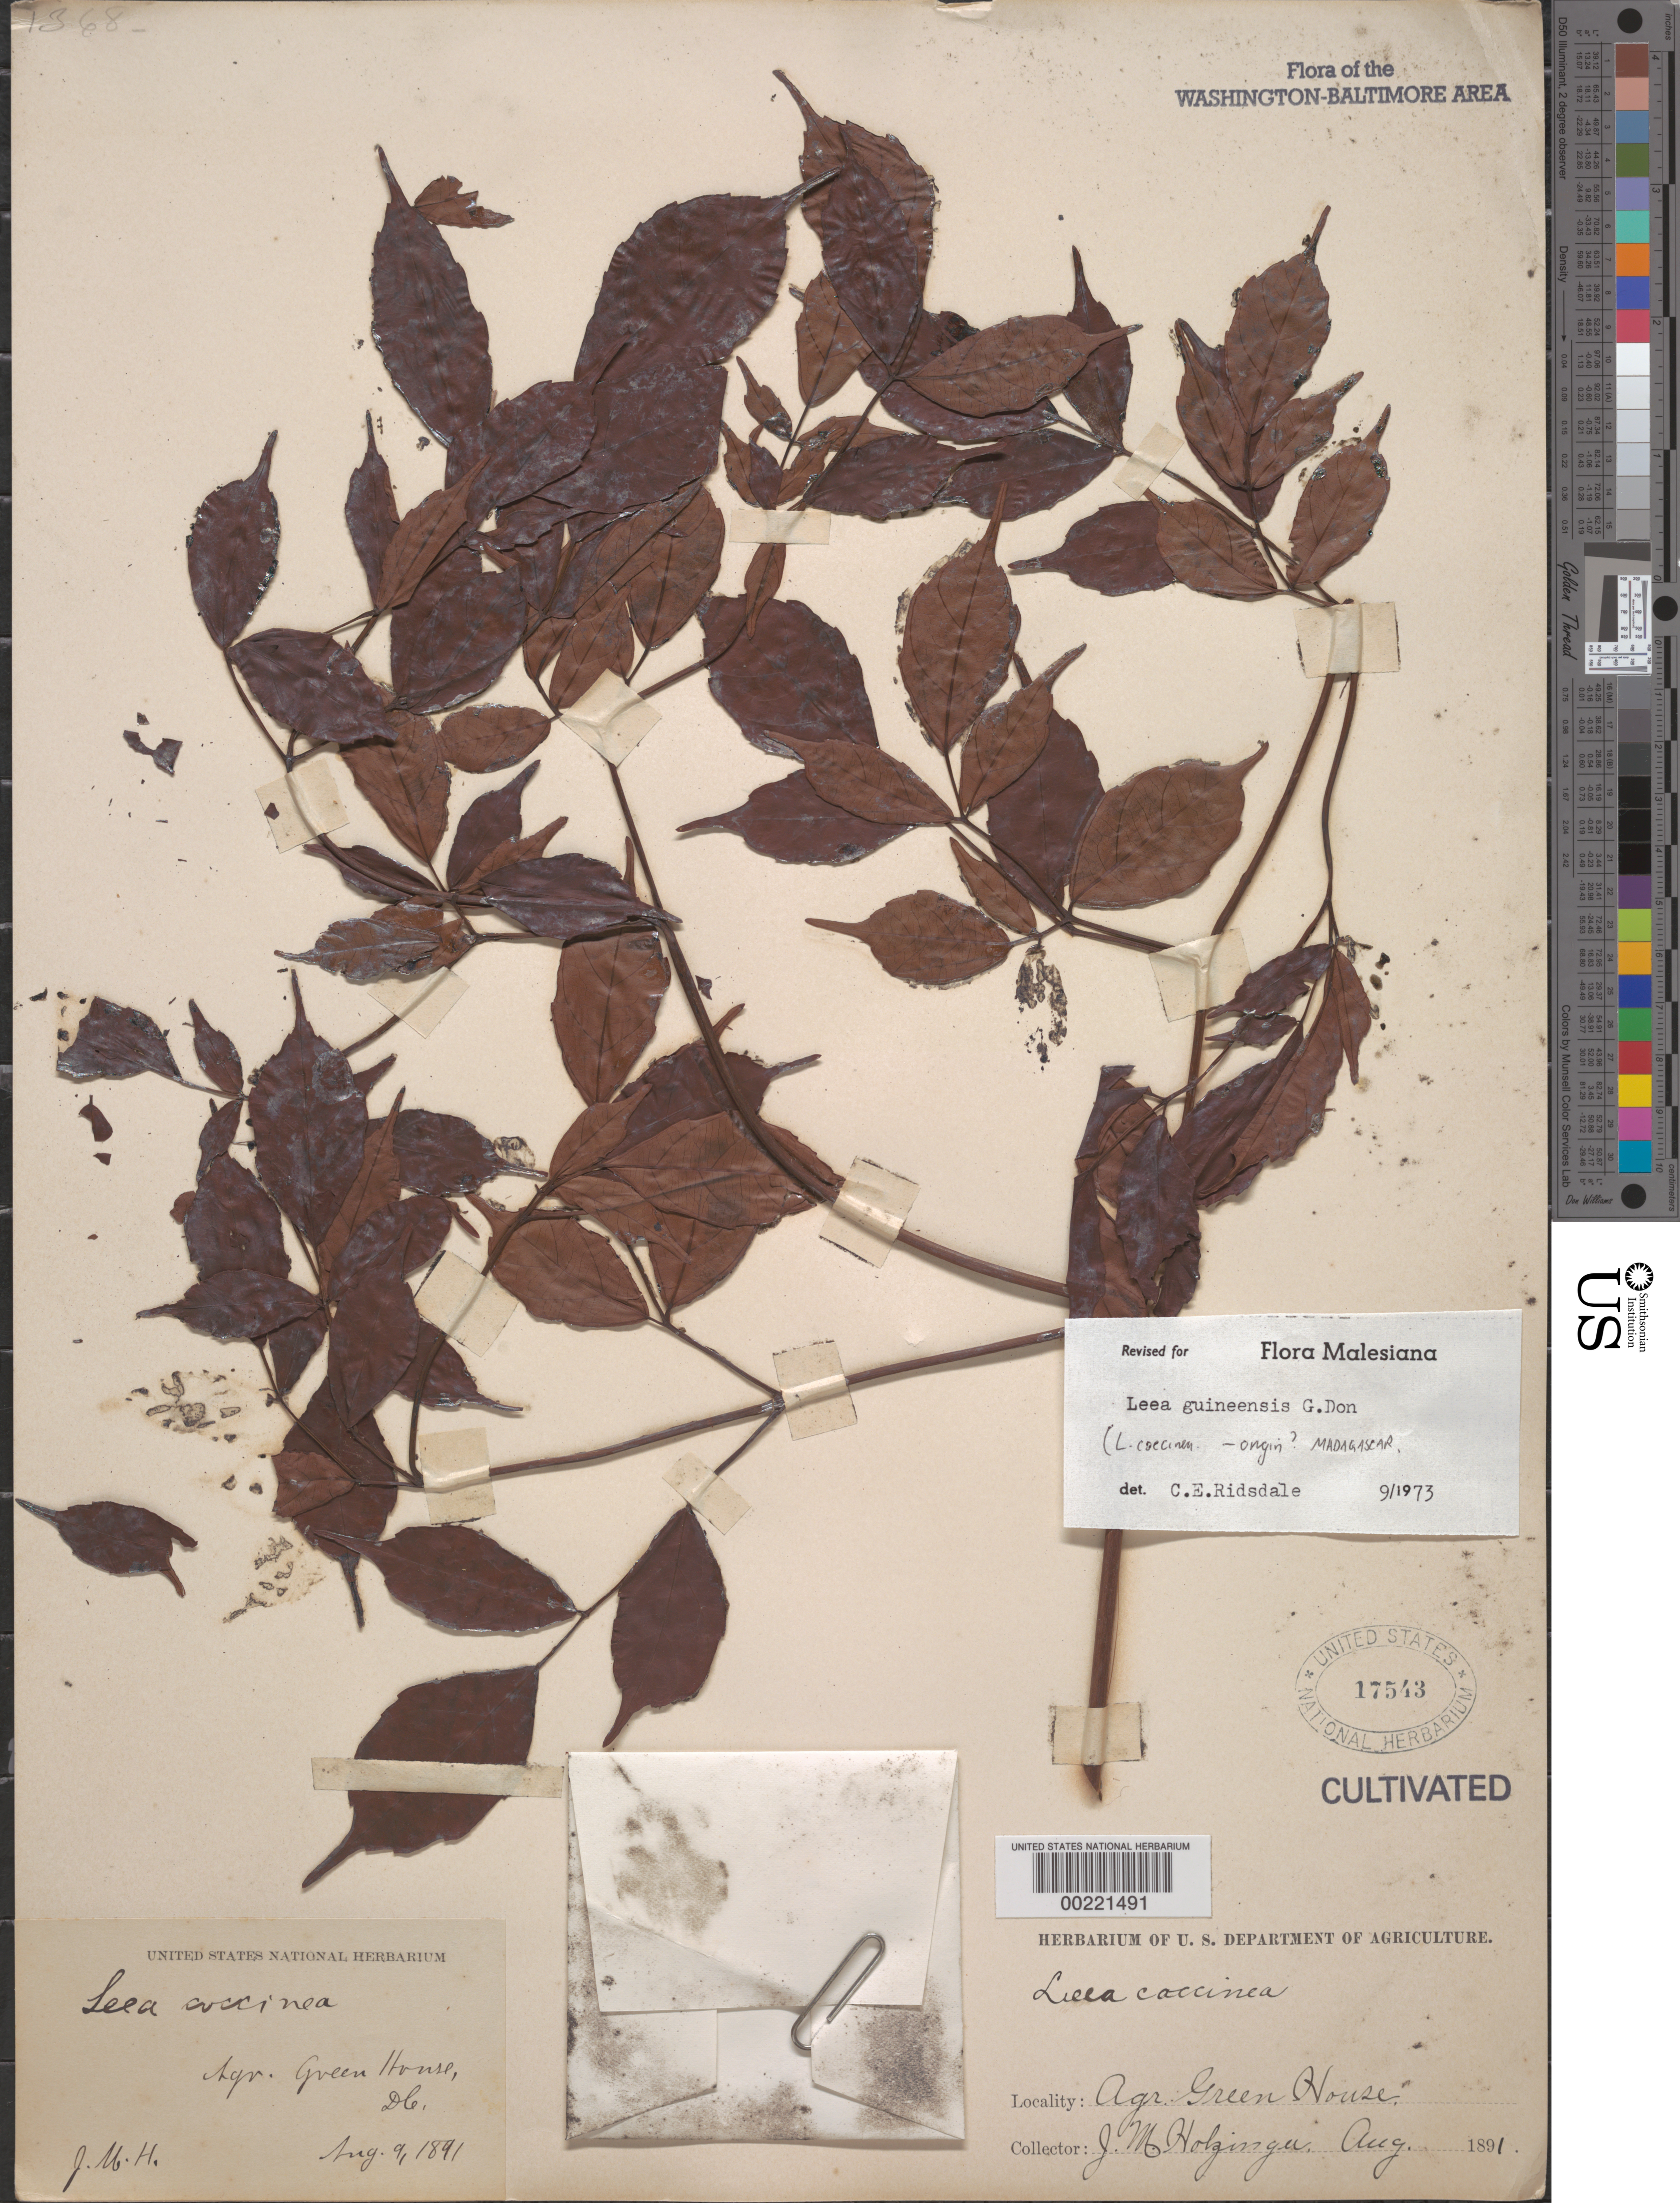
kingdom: Plantae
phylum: Tracheophyta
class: Magnoliopsida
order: Vitales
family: Vitaceae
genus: Leea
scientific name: Leea guineensis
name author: G. Don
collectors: J. M. Holzinger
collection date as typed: Aug 1891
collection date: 1891-08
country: United States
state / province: District of Columbia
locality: Department of Agriculture Greenhouse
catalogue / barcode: US 17543